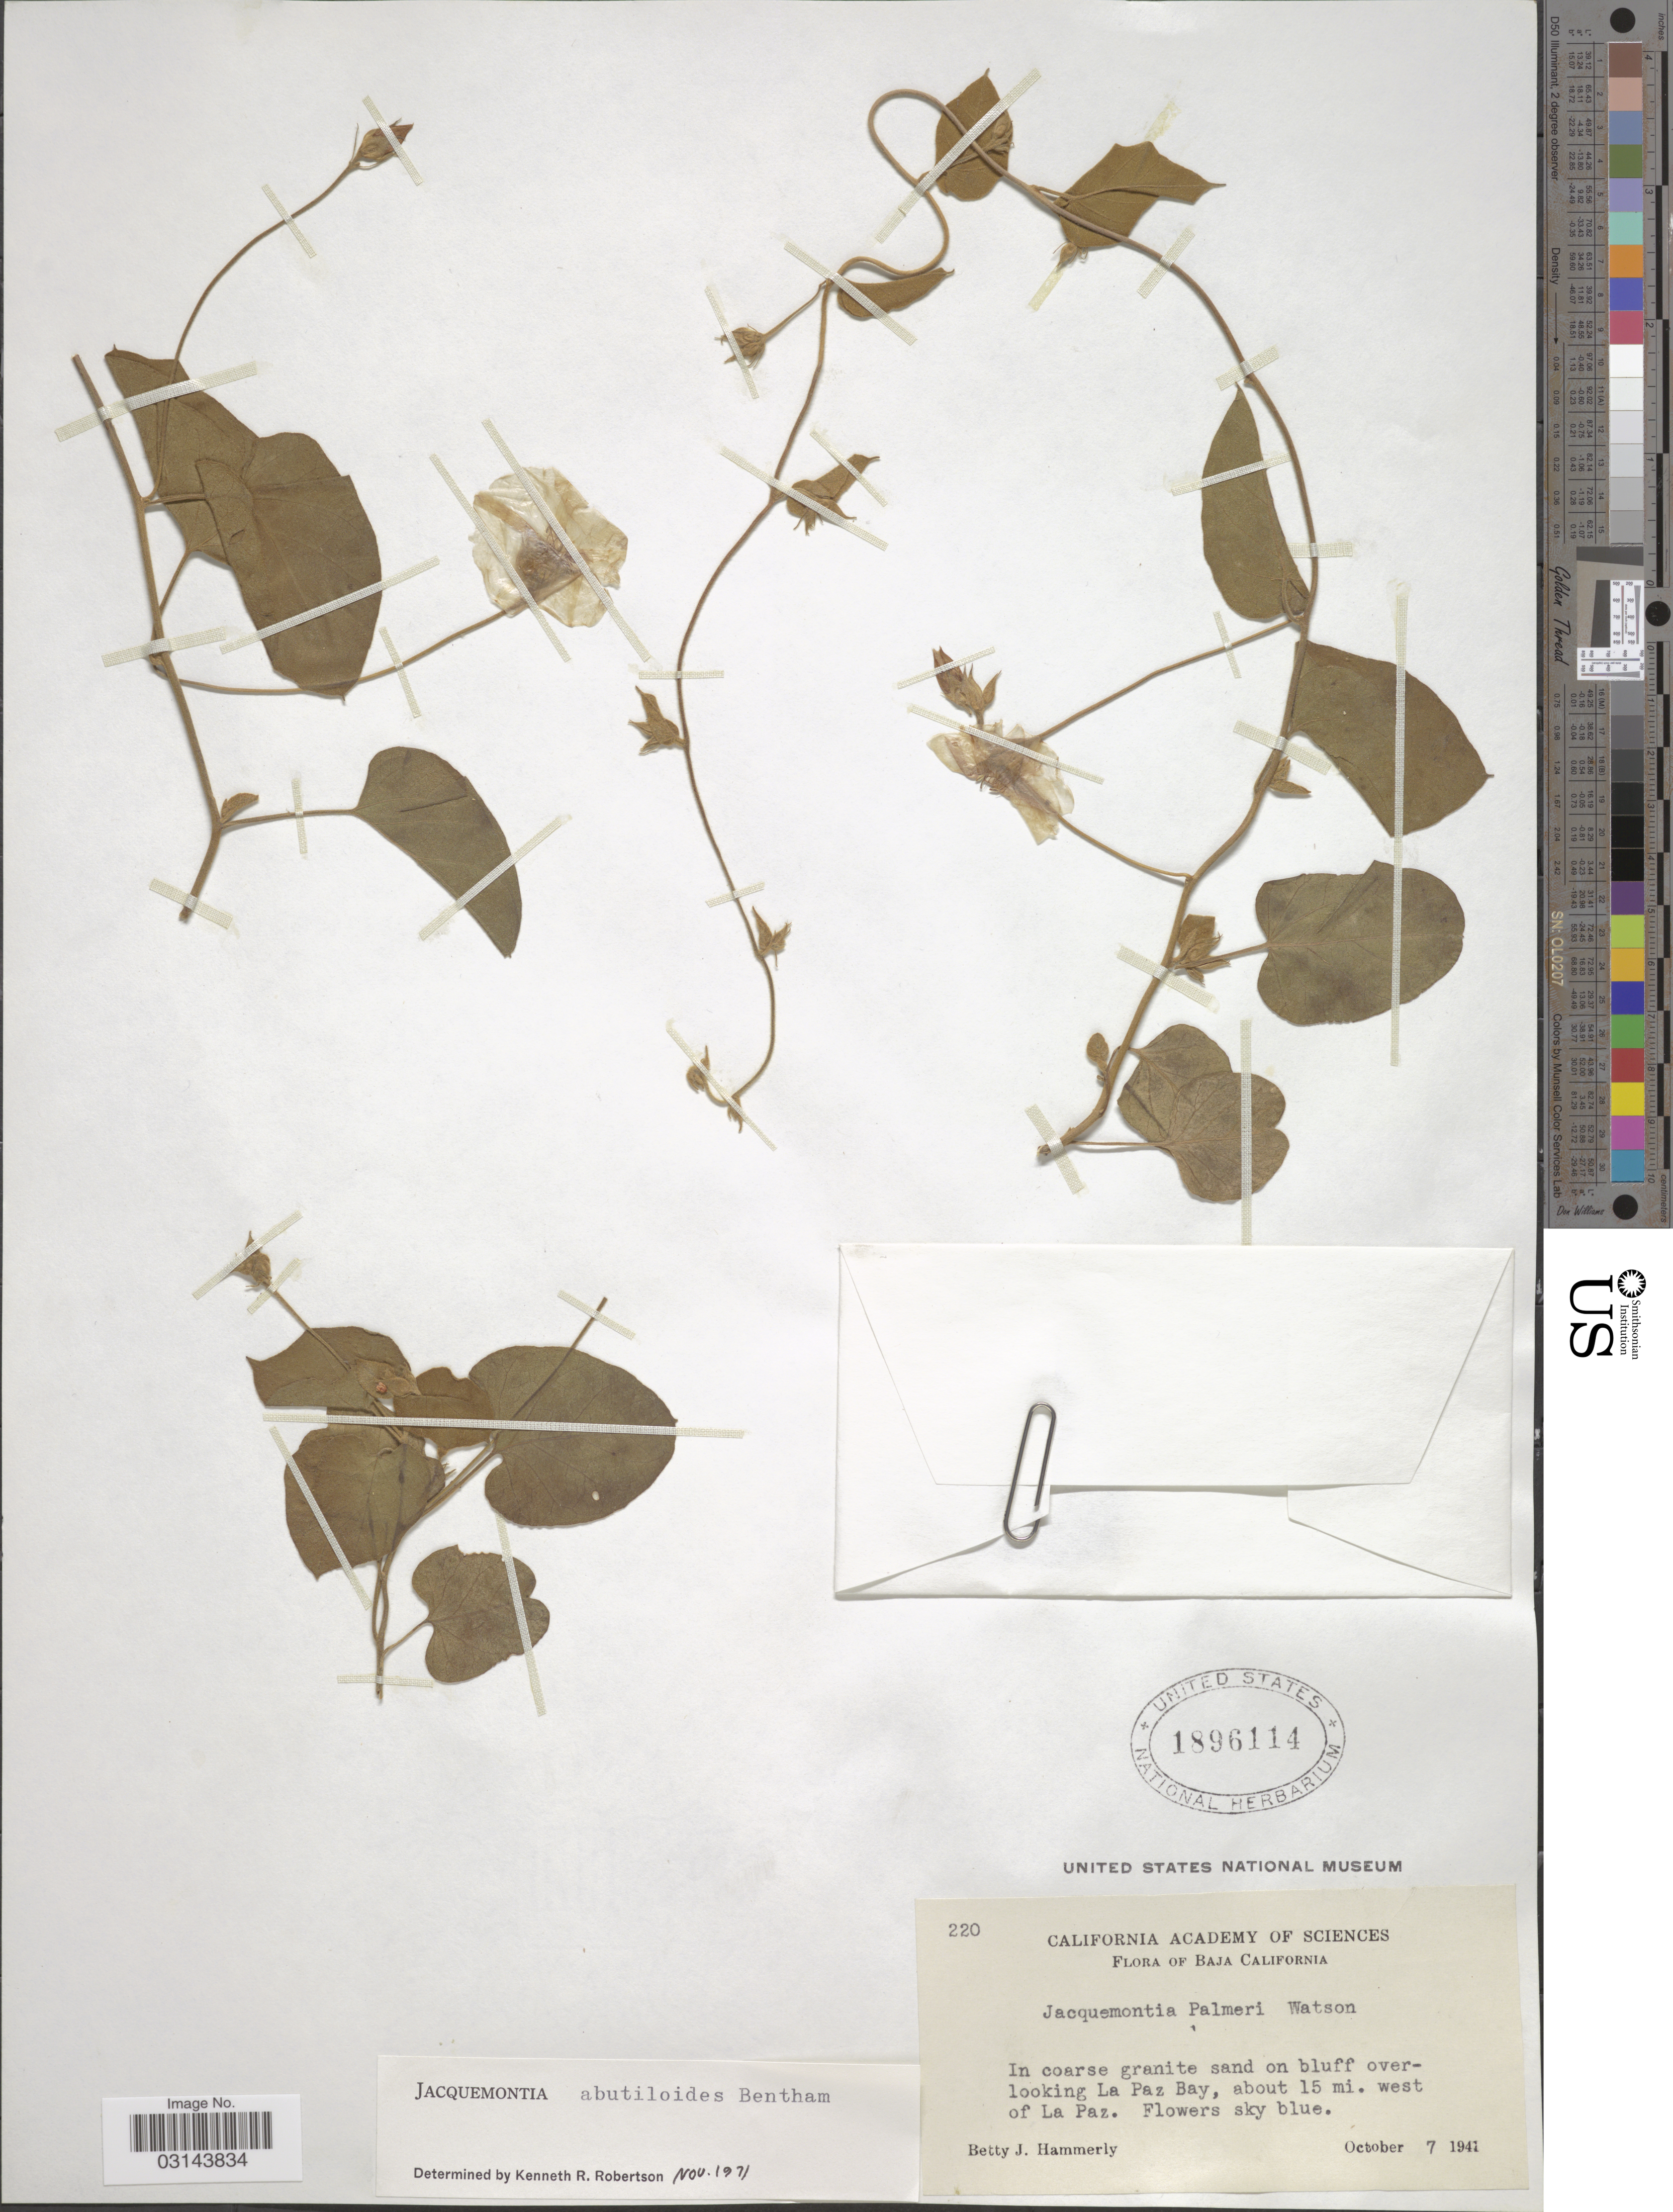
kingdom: Plantae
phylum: Tracheophyta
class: Magnoliopsida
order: Solanales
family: Convolvulaceae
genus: Jacquemontia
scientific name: Jacquemontia abutiloides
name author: Benth.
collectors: B. J. Hammerly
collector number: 220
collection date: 1941-10-07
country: Mexico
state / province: Baja California Sur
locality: On bluff overlooking La Paz Bay, about 15 mi. west of La Paz.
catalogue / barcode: US 1896114